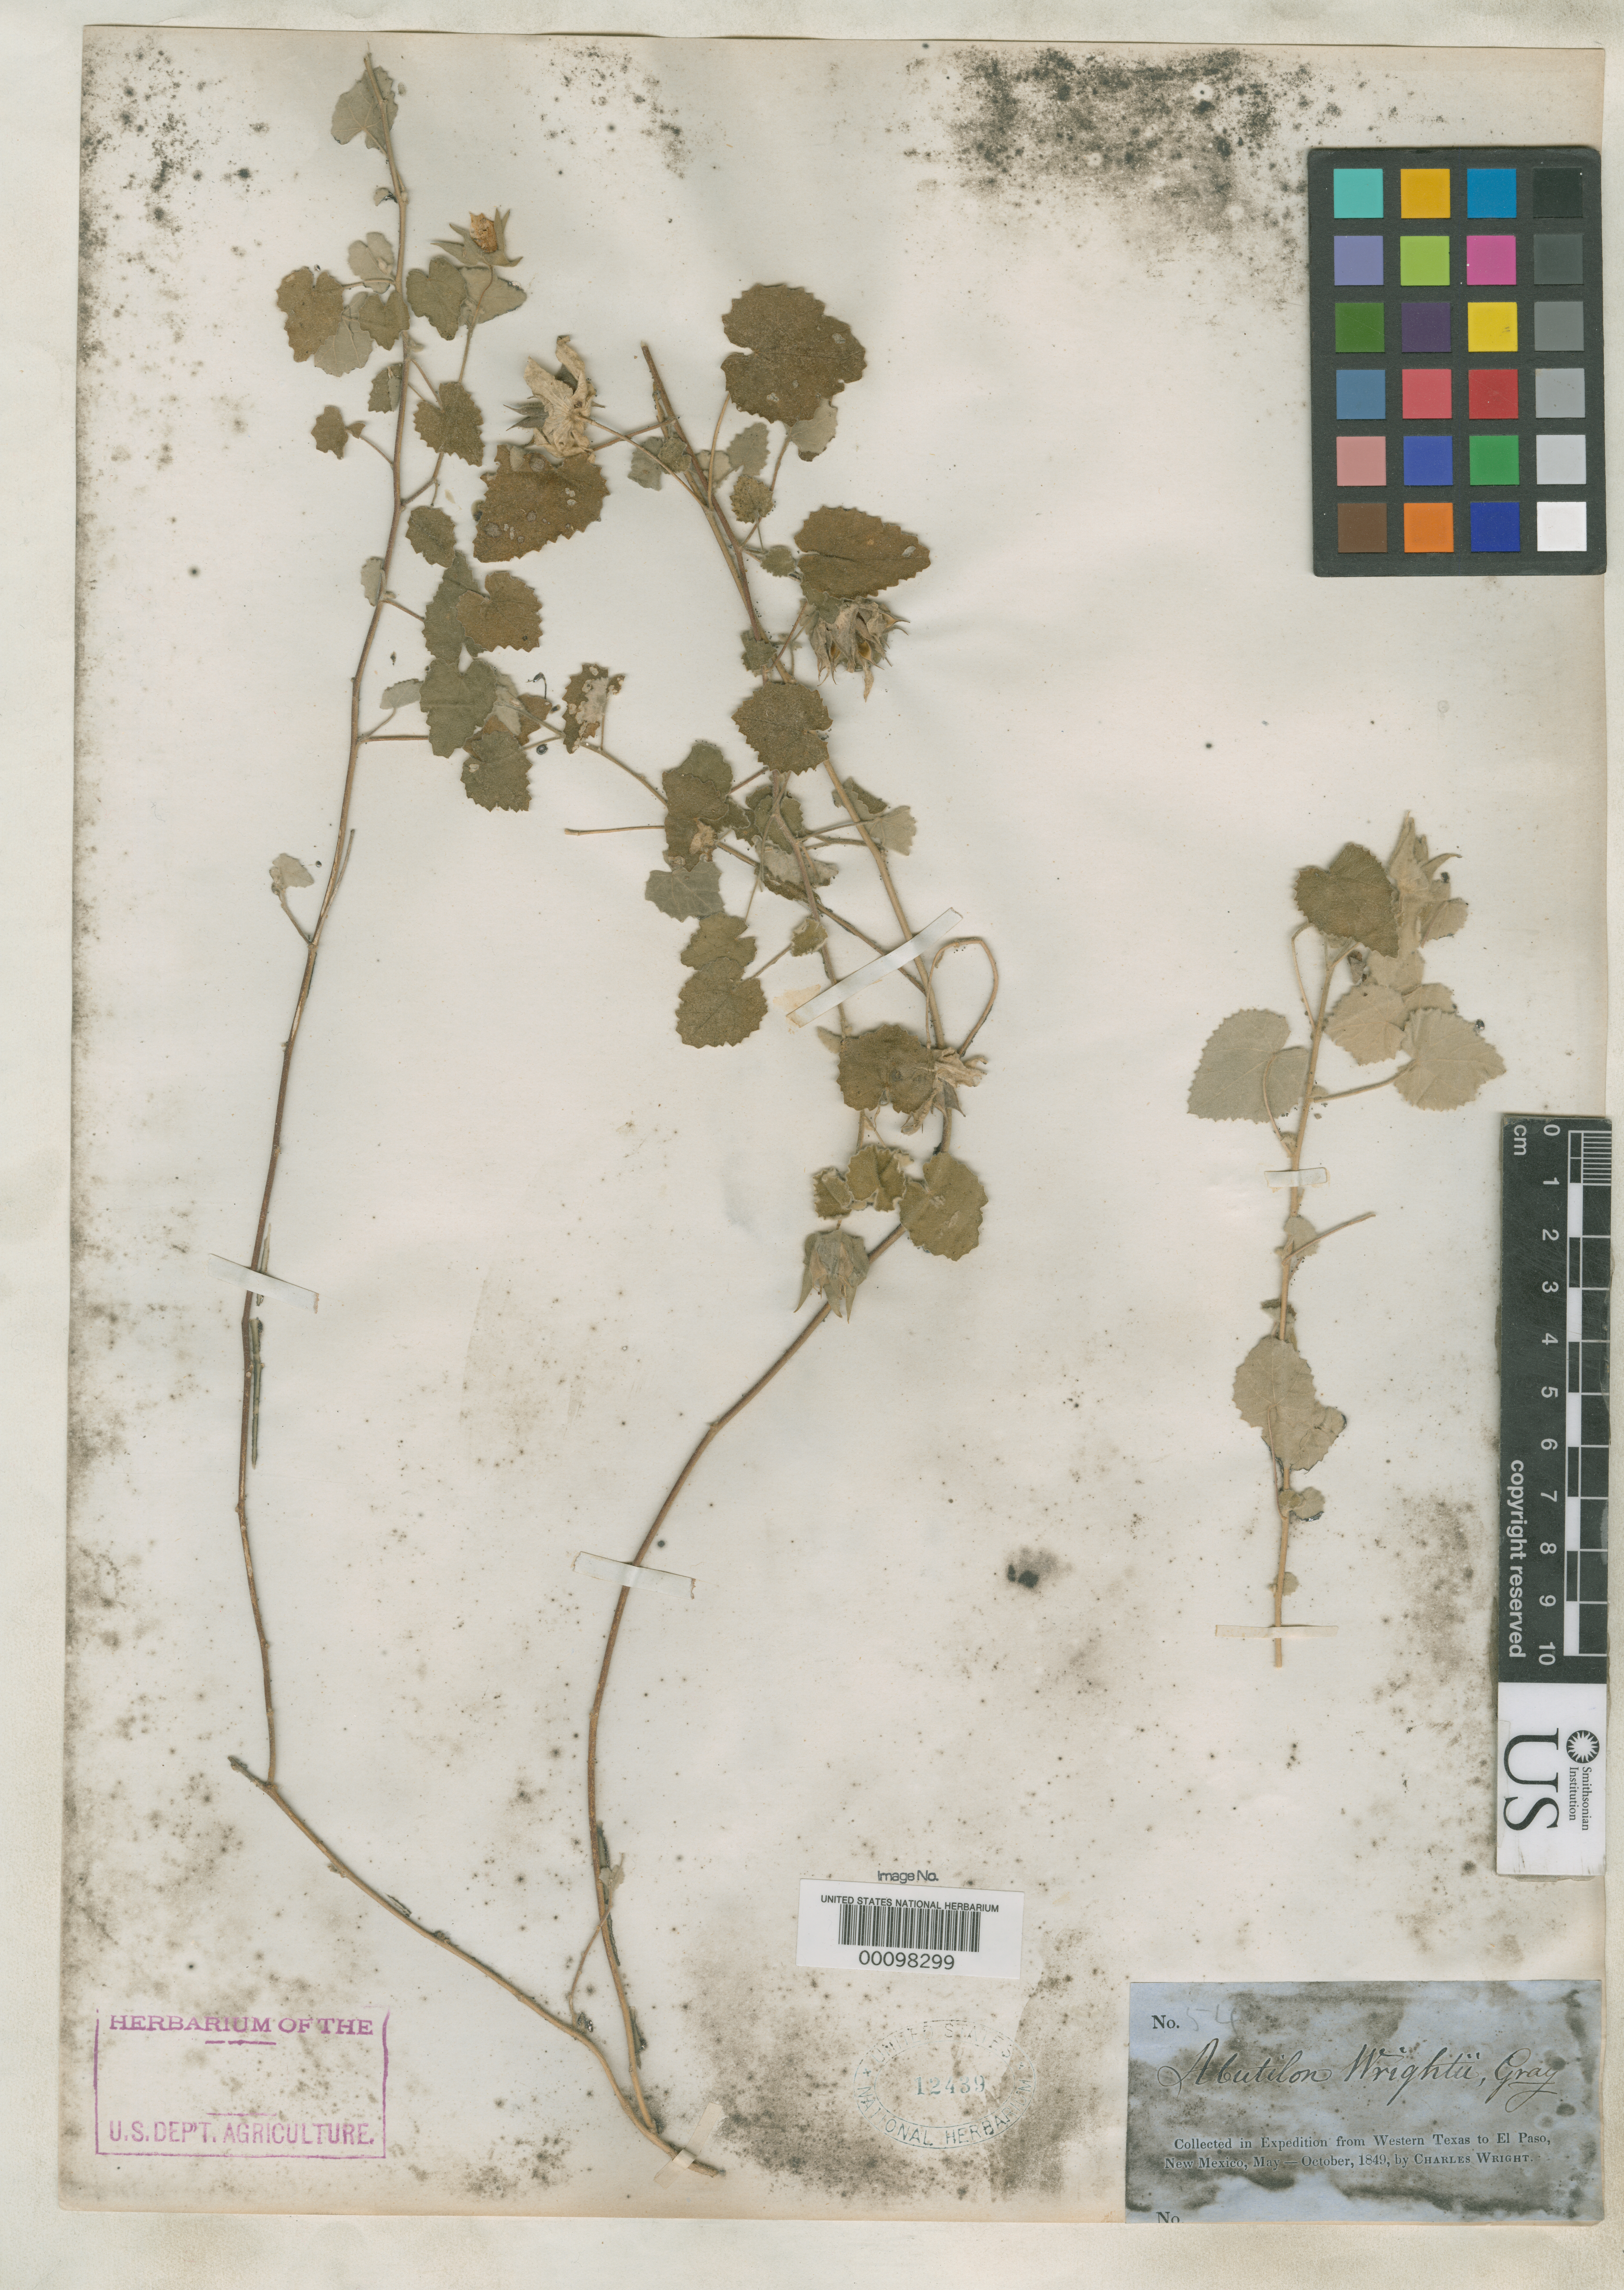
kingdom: Plantae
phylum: Tracheophyta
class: Magnoliopsida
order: Malvales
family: Malvaceae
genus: Abutilon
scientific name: Abutilon wrightii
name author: A. Gray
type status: Possible Isotype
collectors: C. Wright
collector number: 54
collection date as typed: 1849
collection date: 1849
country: United States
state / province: Texas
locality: Rio Grande and Seco Rivers.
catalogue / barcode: US 12439